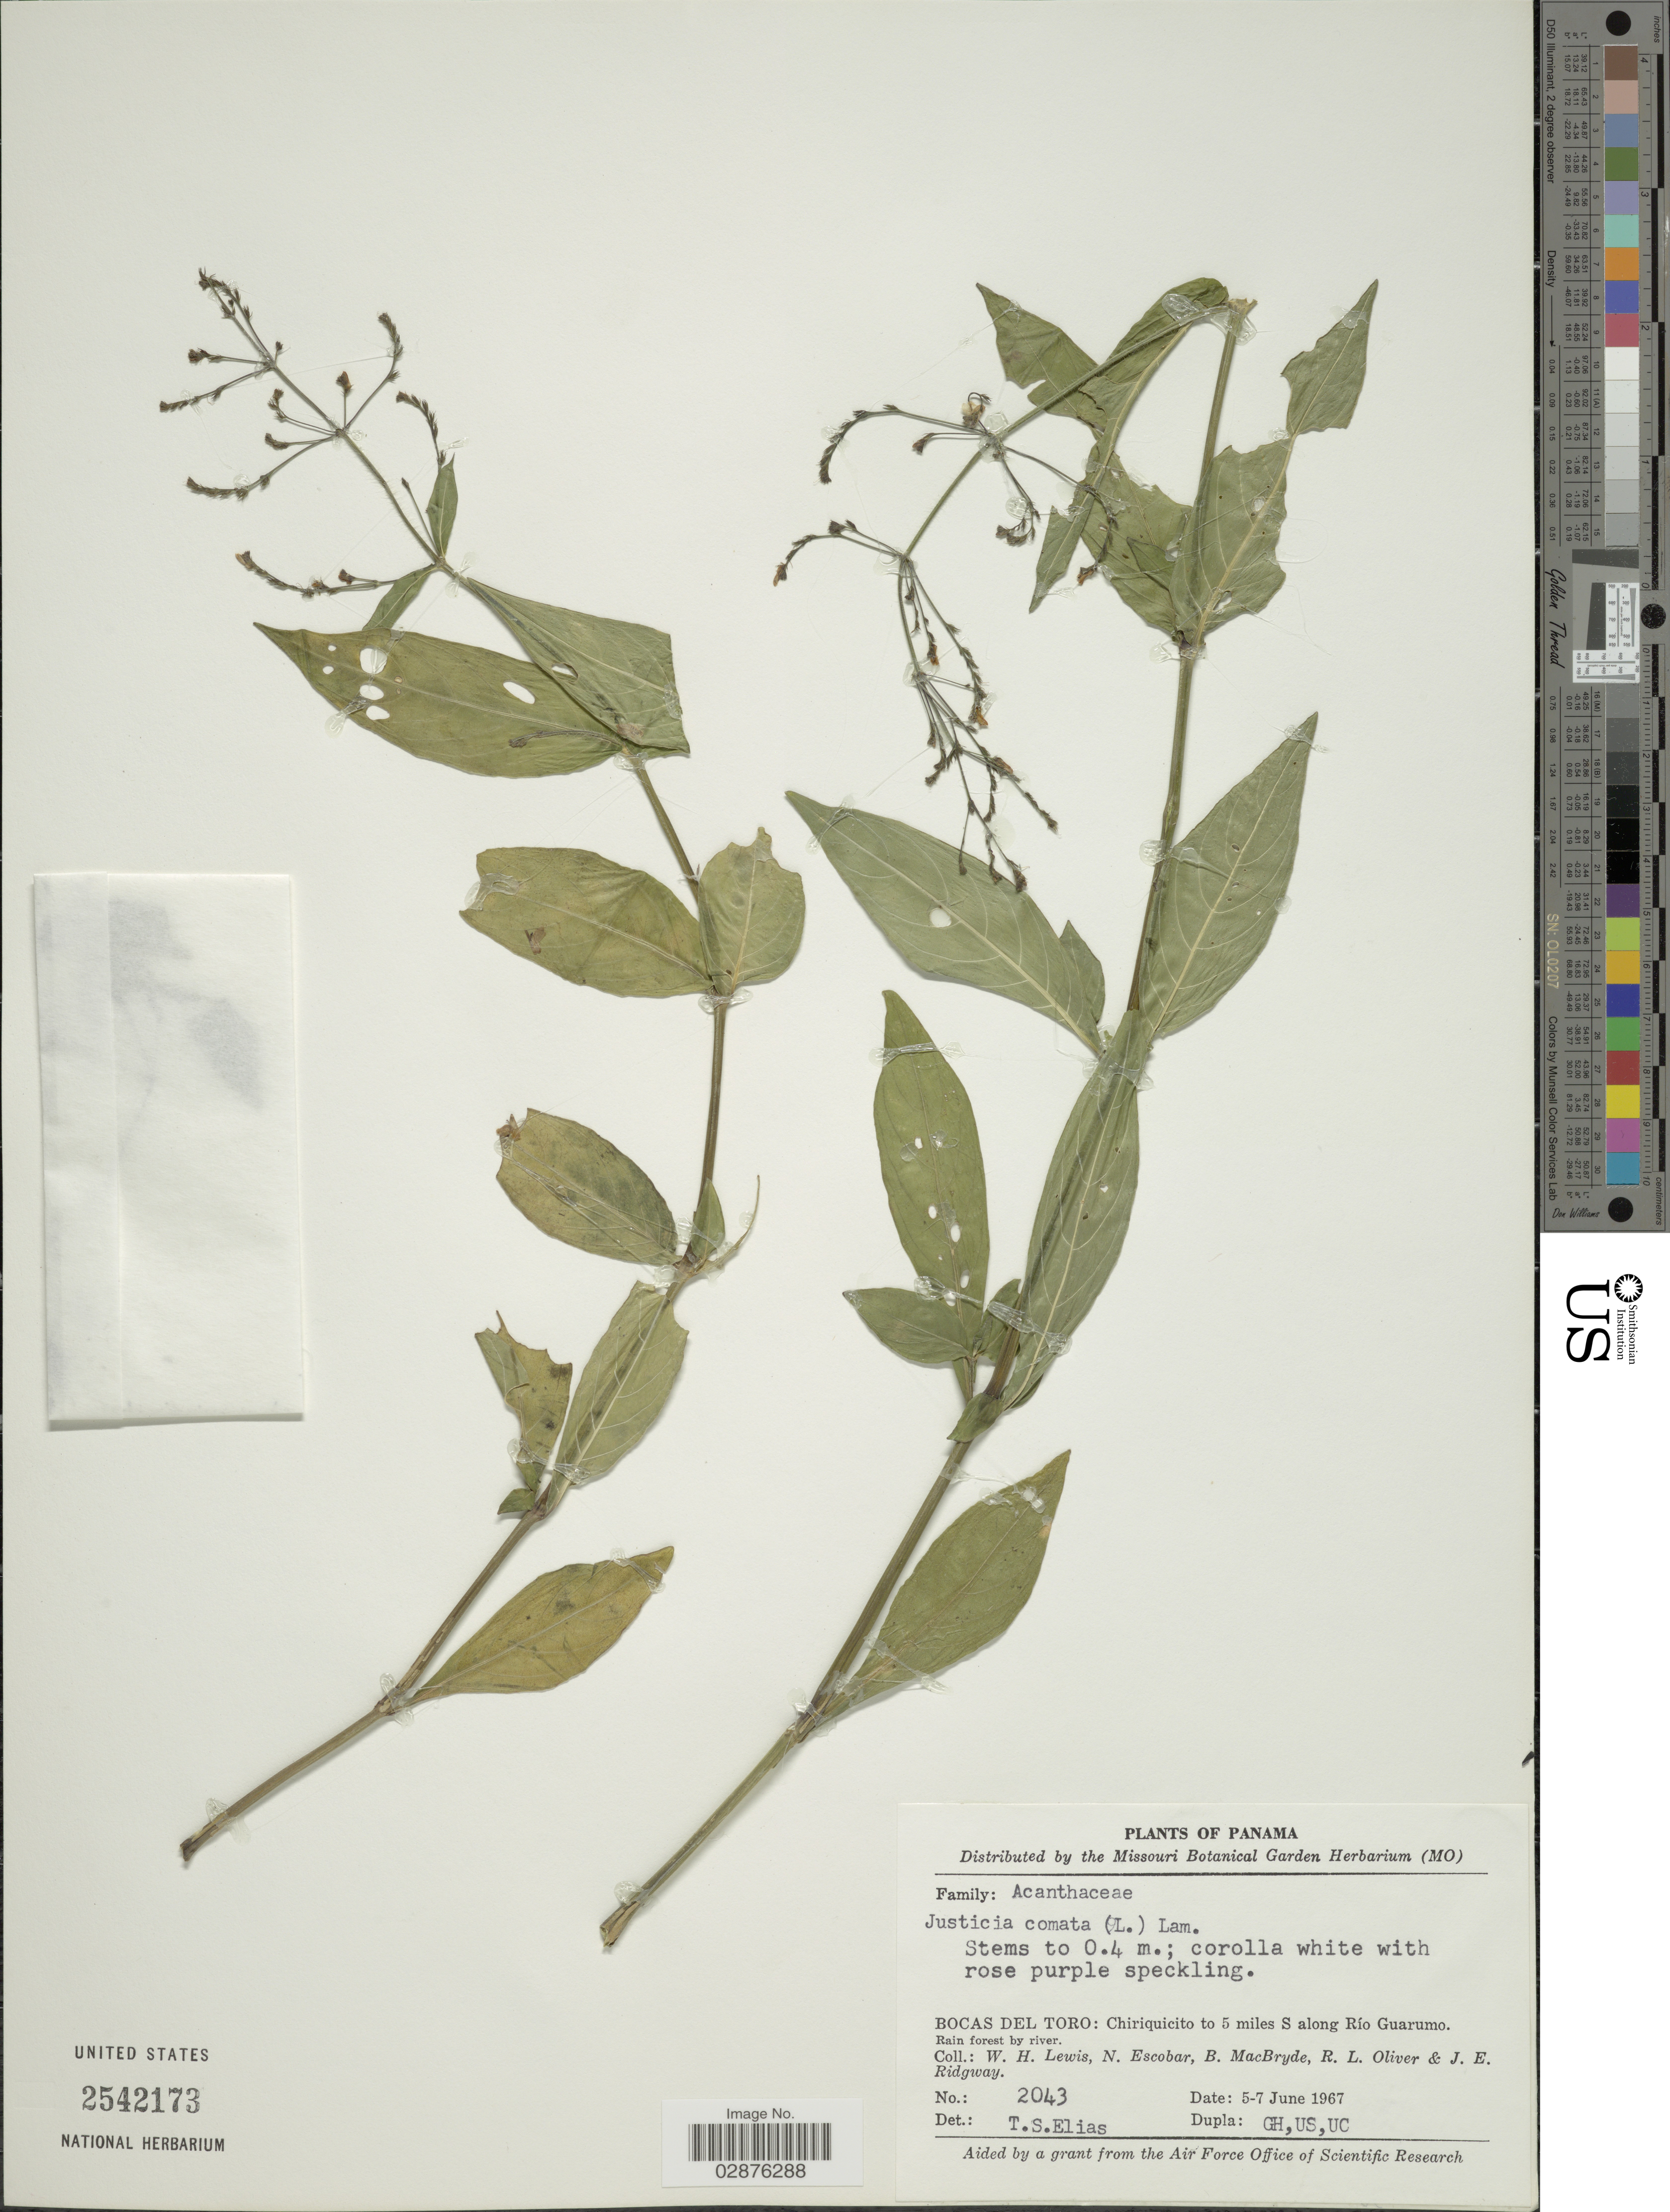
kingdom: Plantae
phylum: Tracheophyta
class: Magnoliopsida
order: Lamiales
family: Acanthaceae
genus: Justicia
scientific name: Justicia comata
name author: (L.) Lam.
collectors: W. H. Lewis, N. Escobar, B. MacBryde, R. Oliver & J. Ridgway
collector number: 2043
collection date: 1967-06-05/1967-06-07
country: Panama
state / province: Bocas del Toro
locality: Chiriquicito to 5 miles S along Río Guarumo.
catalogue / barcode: US 2542173